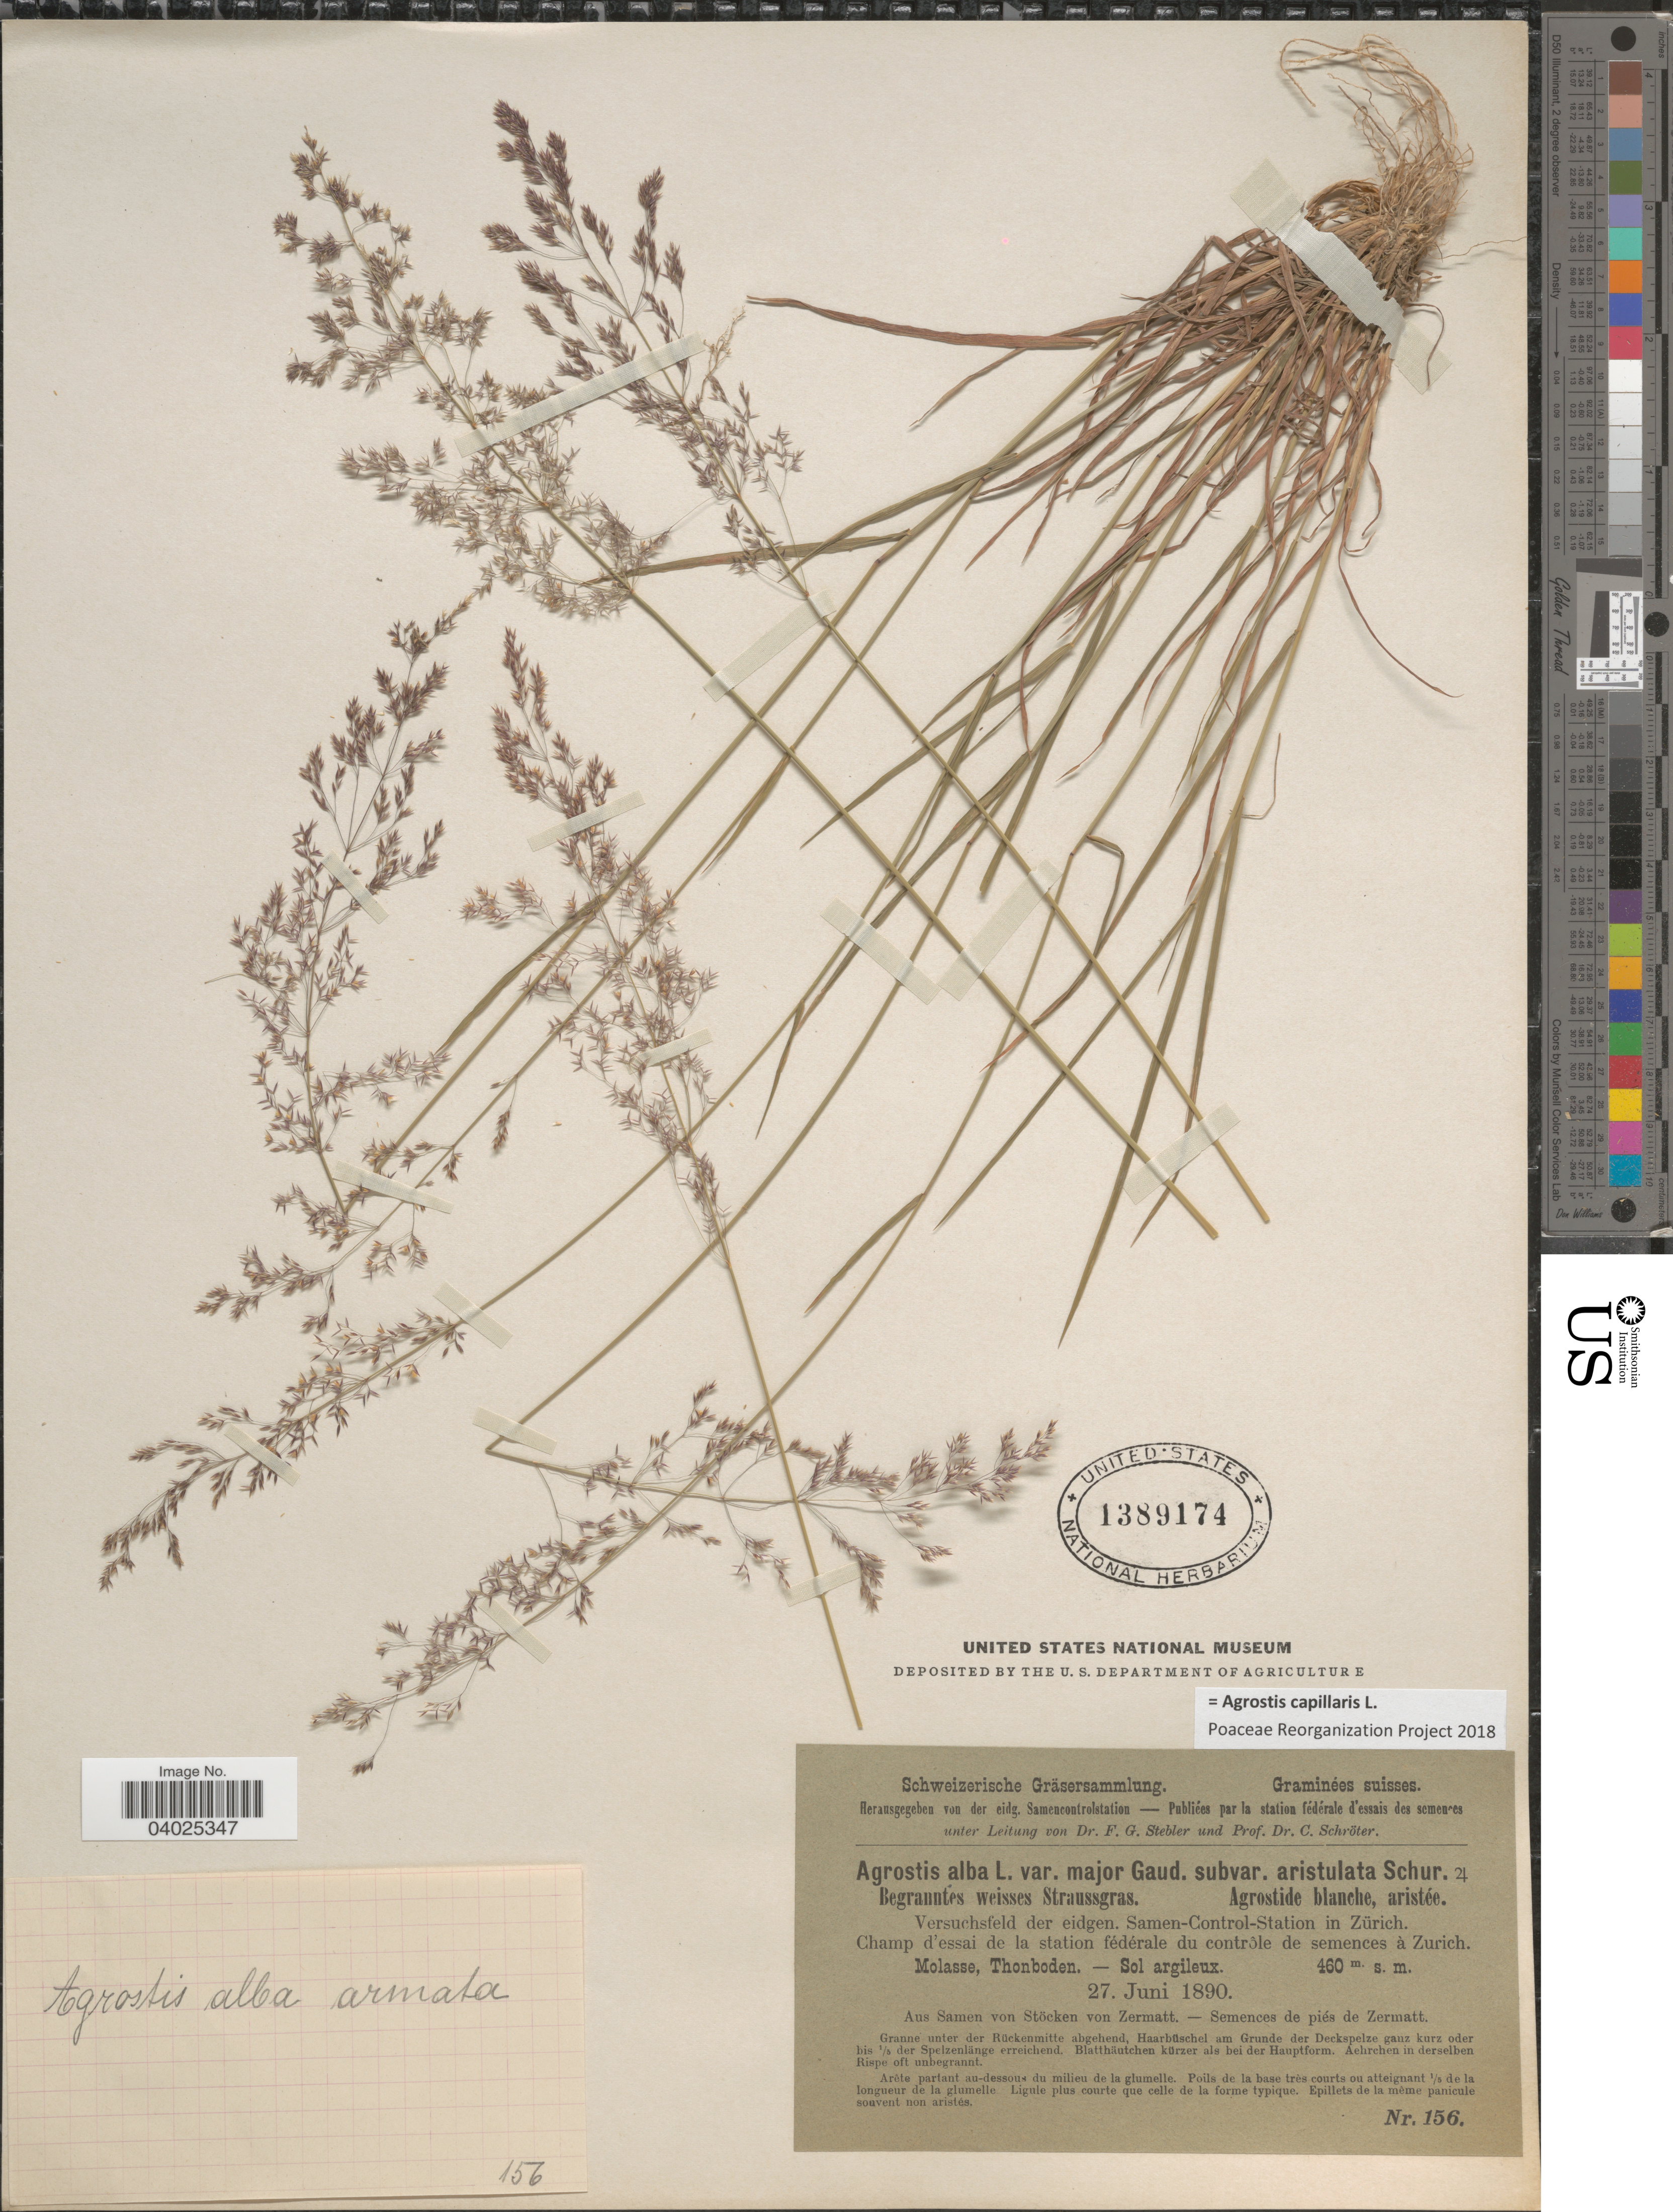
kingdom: Plantae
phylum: Tracheophyta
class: Liliopsida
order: Poales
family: Poaceae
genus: Agrostis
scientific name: Agrostis capillaris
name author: L.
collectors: Stebler, F.G. & Schröter, C.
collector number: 156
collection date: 1890-06-27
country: Switzerland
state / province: Zurich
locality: Samen-Control-Station in Zürich. Champ d'essai de la station féderale du contrôle des semences à Zurich. Molasse, Thonboden. Aus Samen von Stöcken von Zermatt. - Semences de piés de Zermatt.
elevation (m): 460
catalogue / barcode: US 1389174